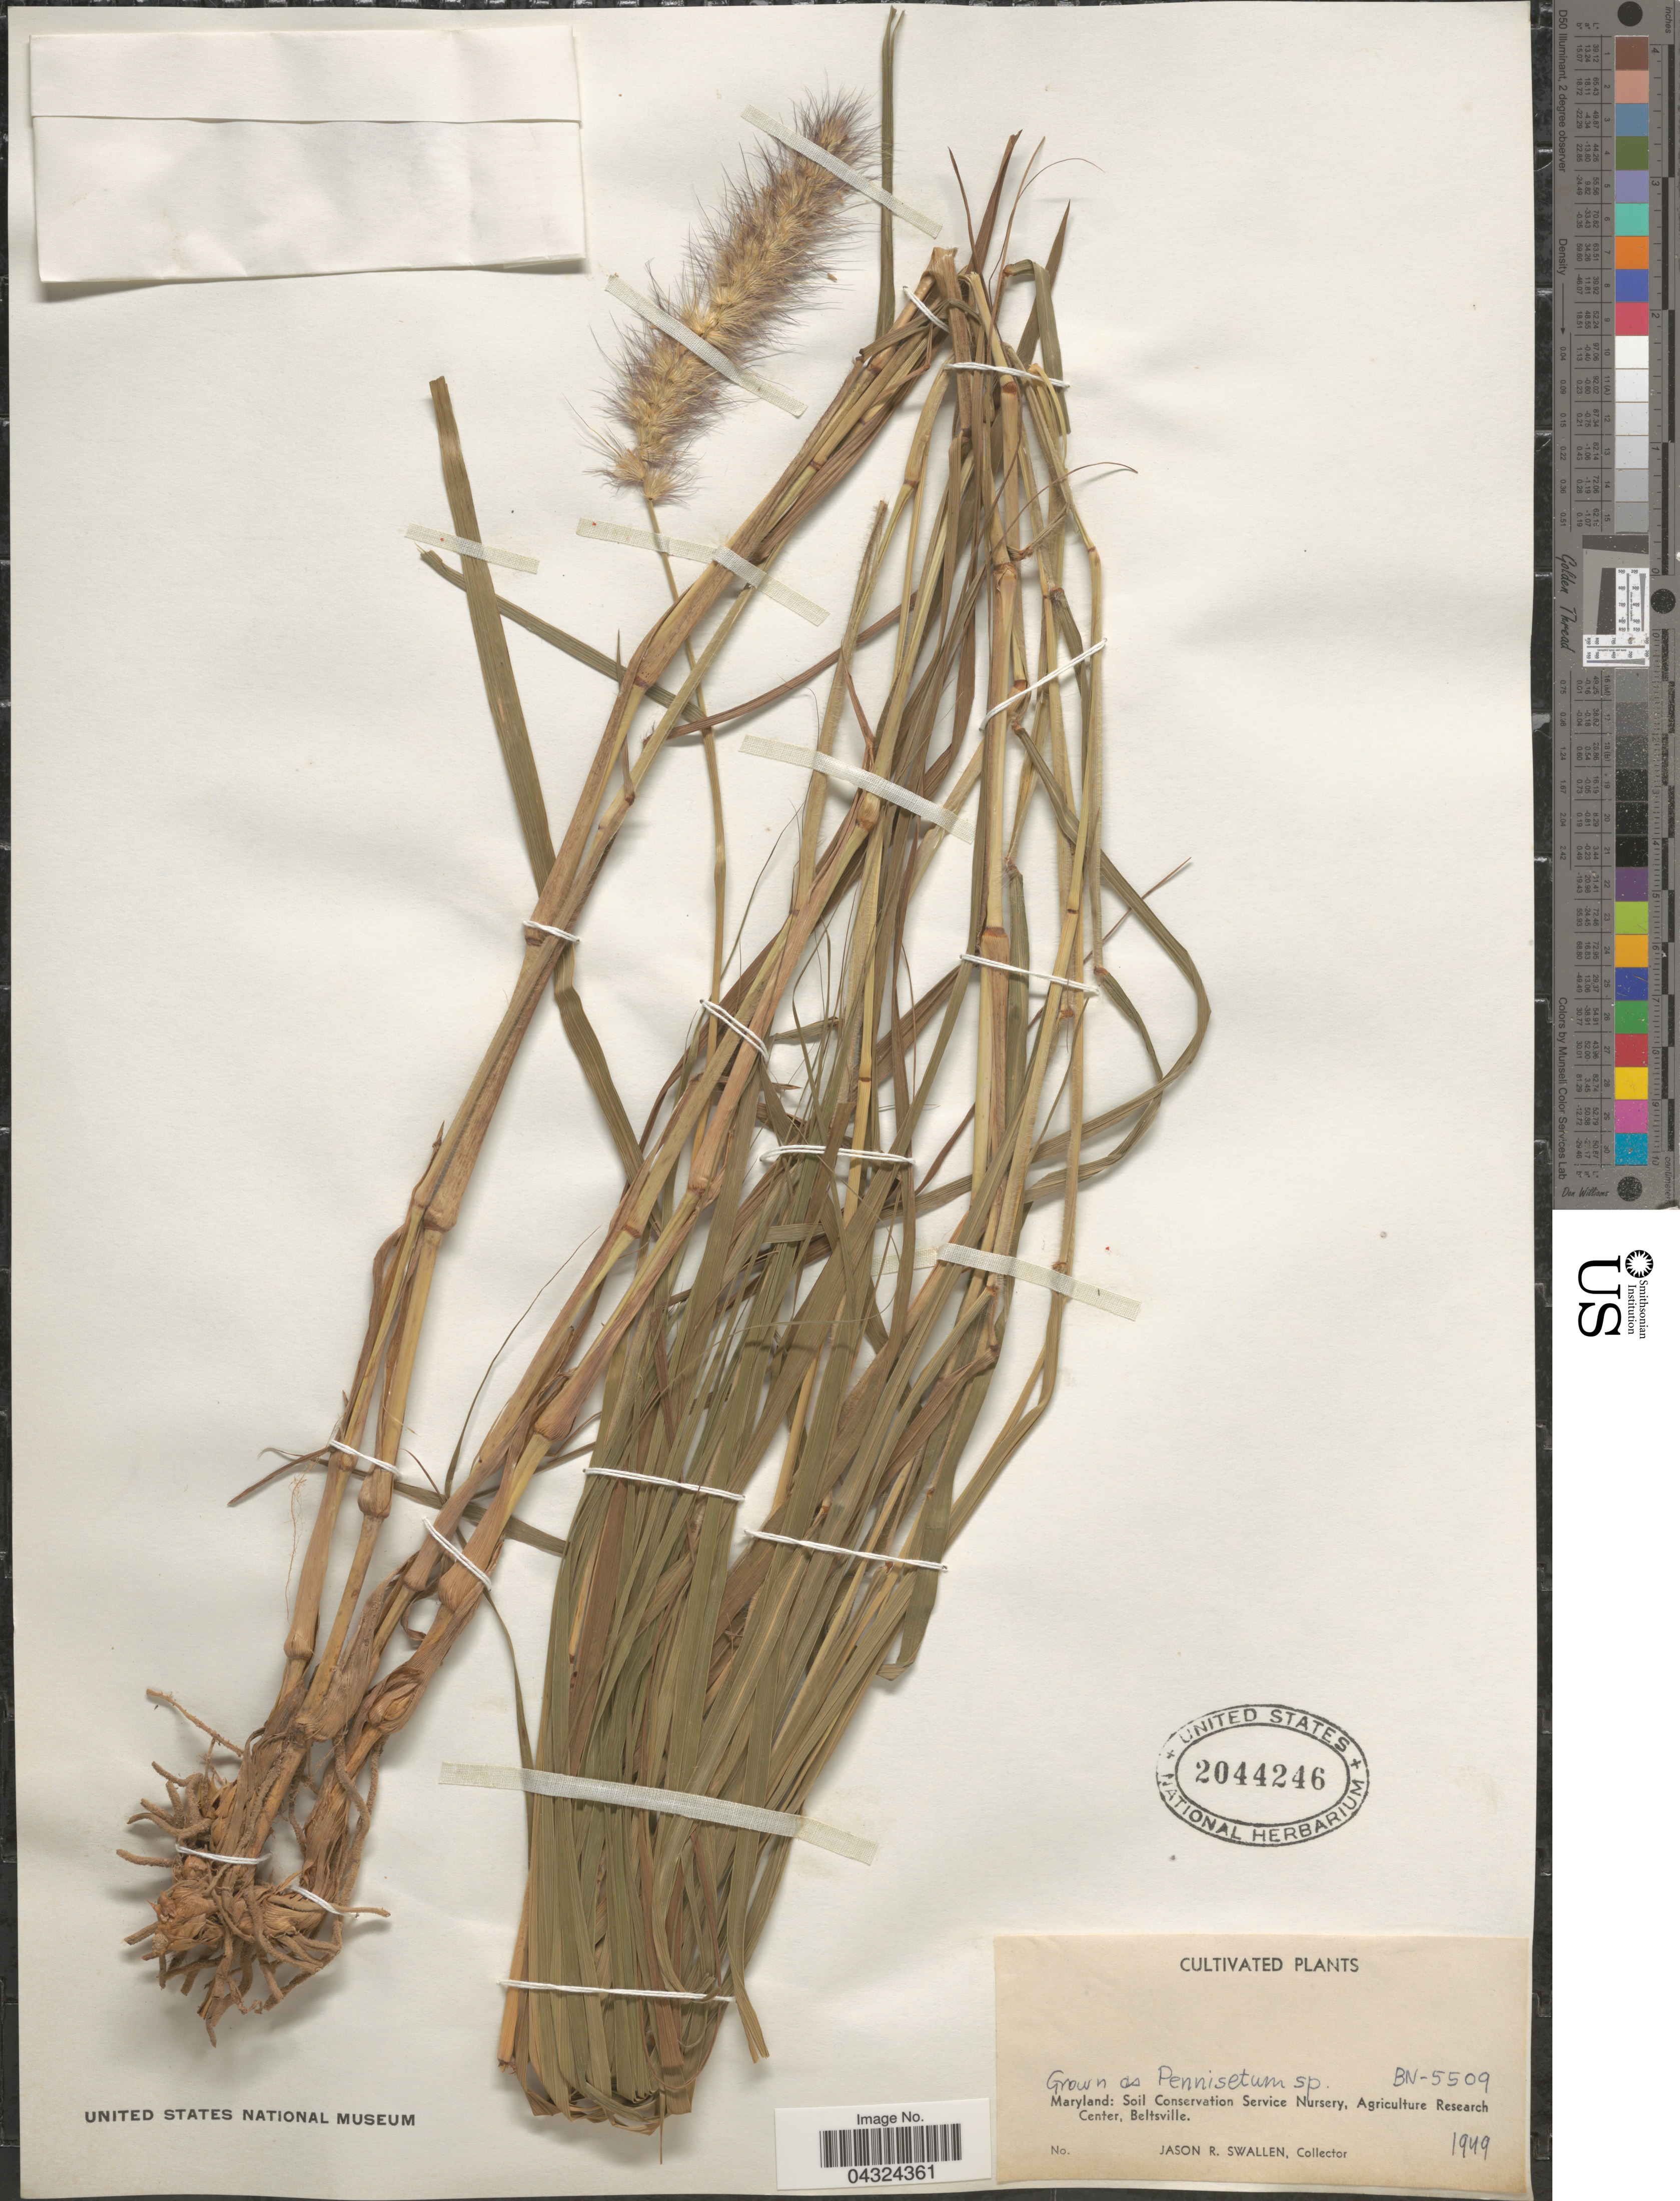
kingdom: Plantae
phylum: Tracheophyta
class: Liliopsida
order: Poales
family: Poaceae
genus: Cenchrus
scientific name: Cenchrus sp.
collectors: J. R. Swallen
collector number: BN-5509?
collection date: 1949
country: United States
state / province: Maryland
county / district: Prince George's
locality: Soil Conservation Service Nursery, Agriculture Research Center, Beltsville.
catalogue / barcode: US 2044246